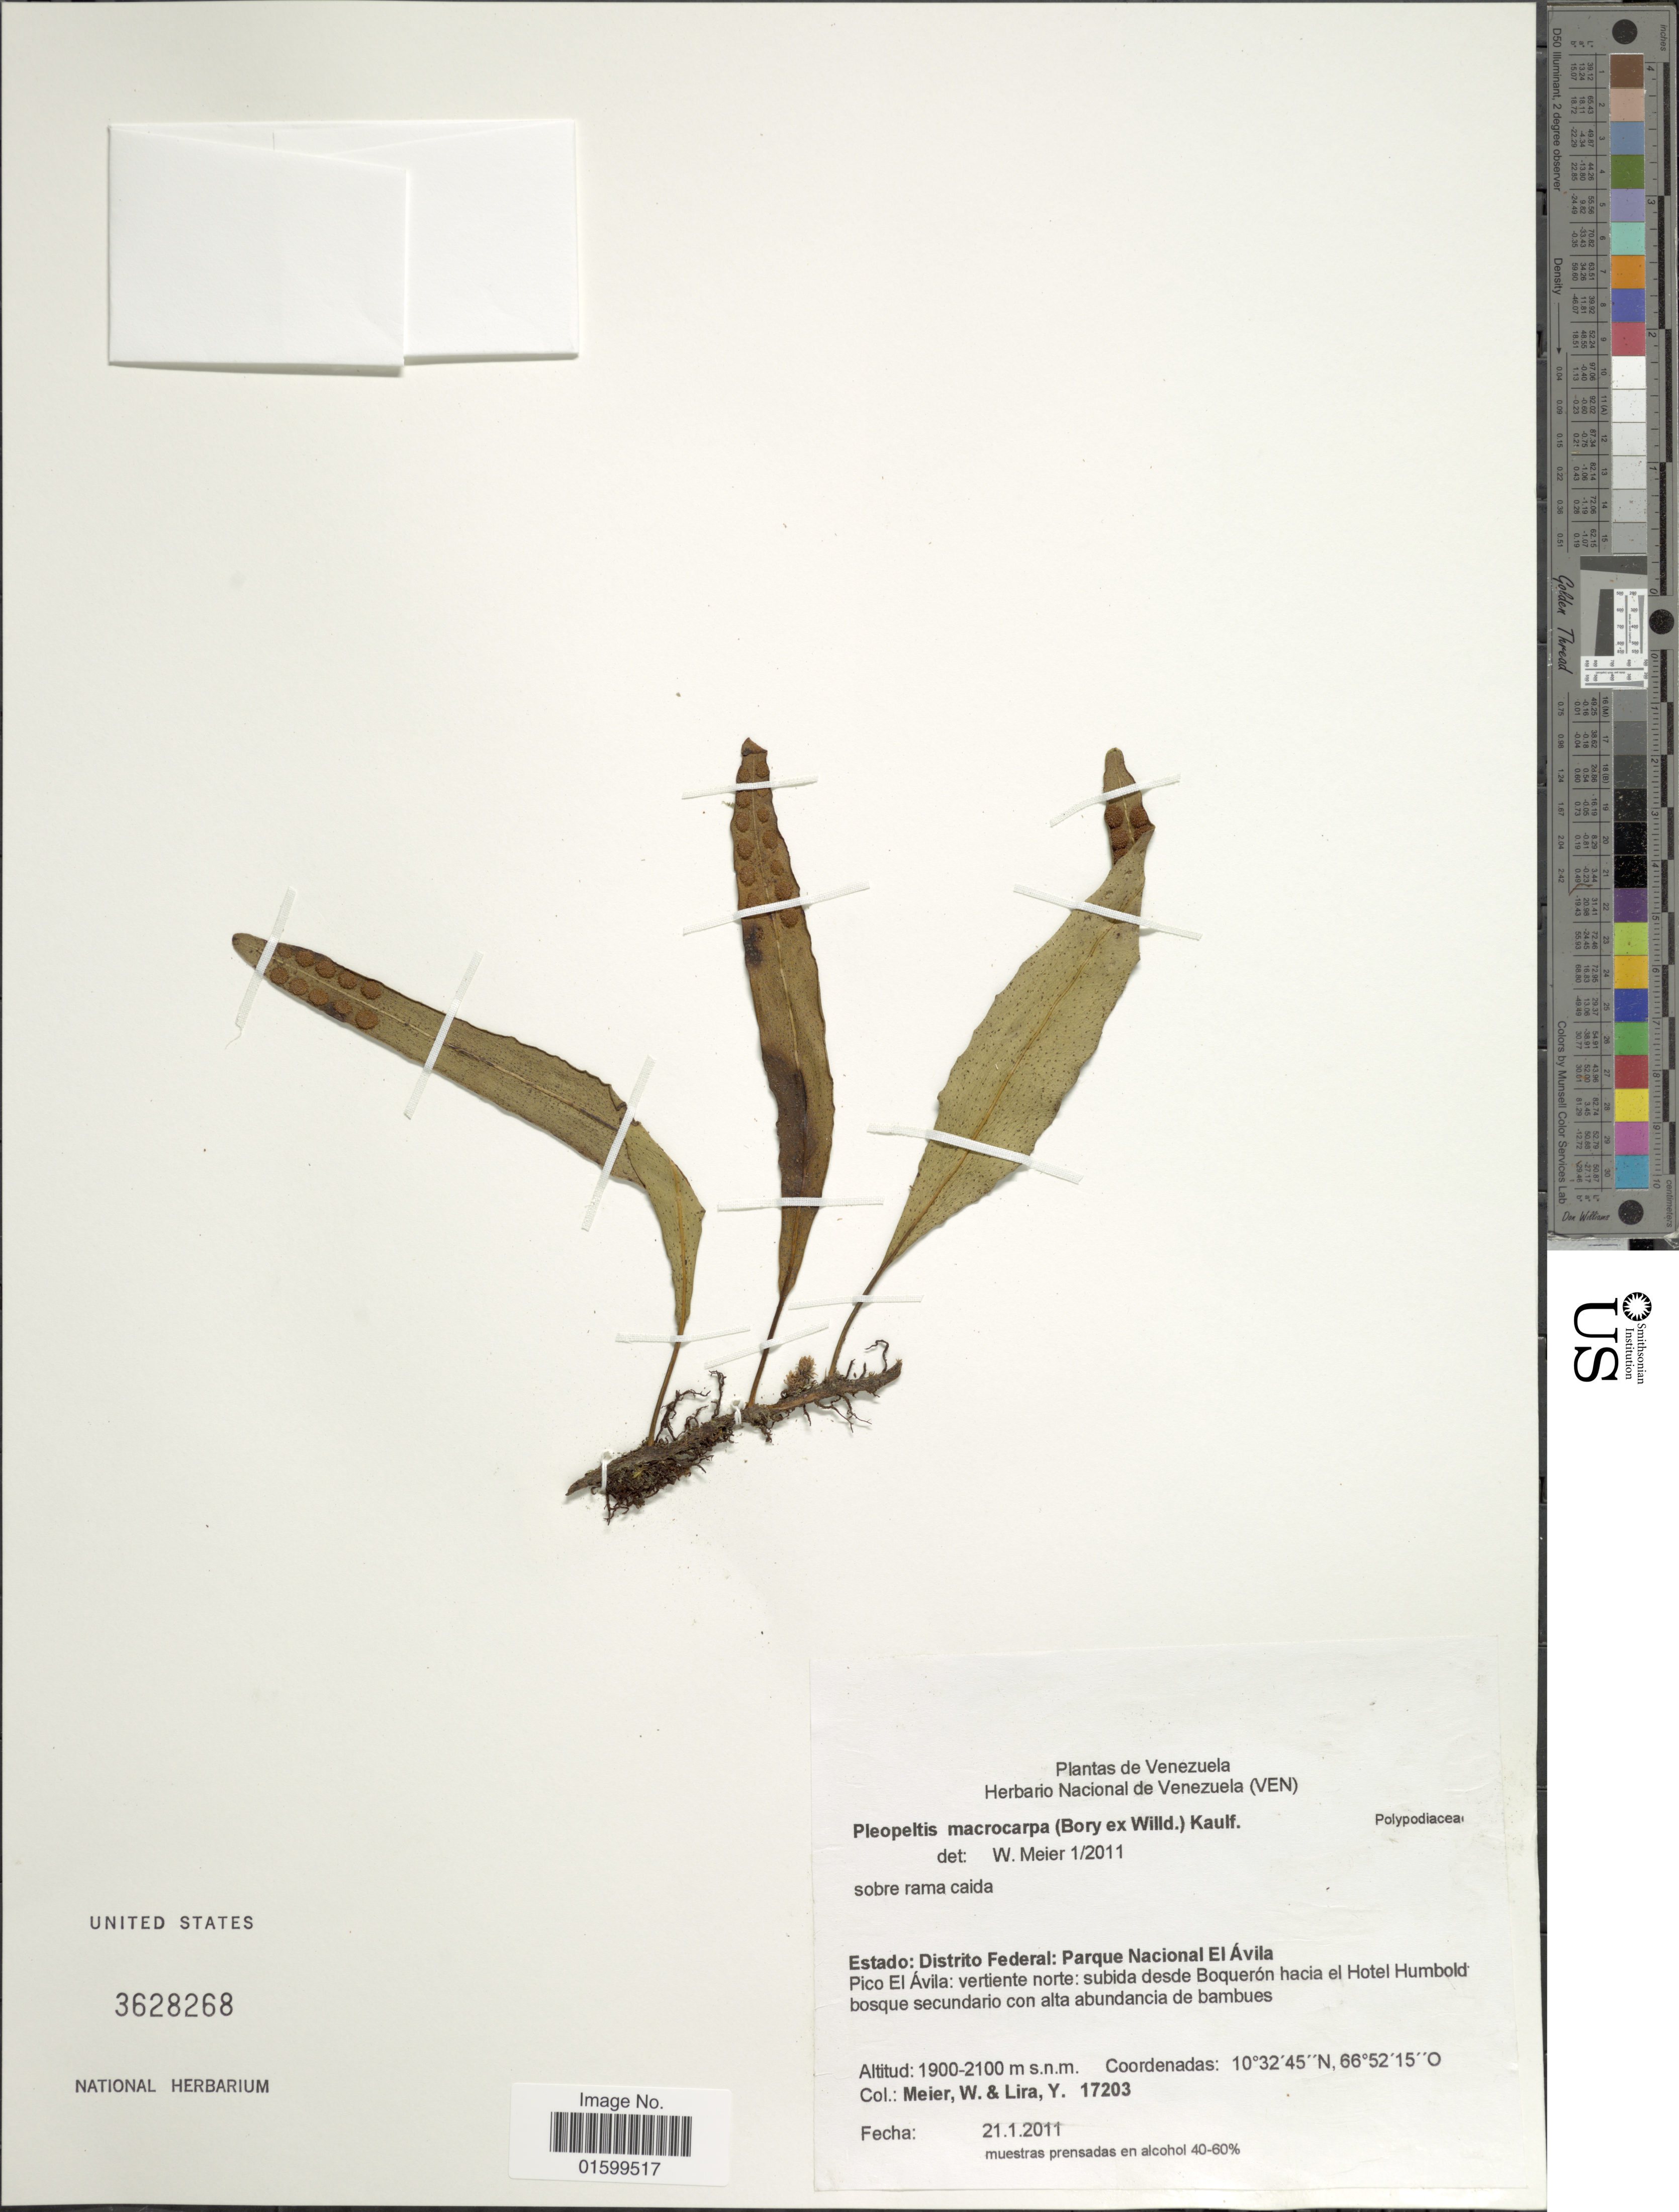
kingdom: Plantae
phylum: Tracheophyta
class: Polypodiopsida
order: Polypodiales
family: Polypodiaceae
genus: Pleopeltis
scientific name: Pleopeltis macrocarpa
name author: (Bory ex Willd.) Kaulf.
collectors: W. Meier & Y. Lira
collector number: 17203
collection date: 2011-01-21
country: Venezuela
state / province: Miranda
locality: Estado Distrito Federal, Parque El Avila, Pico El Avila, vertiente norte, subida desde Boqueron hacia el Hotel Humbold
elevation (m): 1900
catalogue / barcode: US 3628268